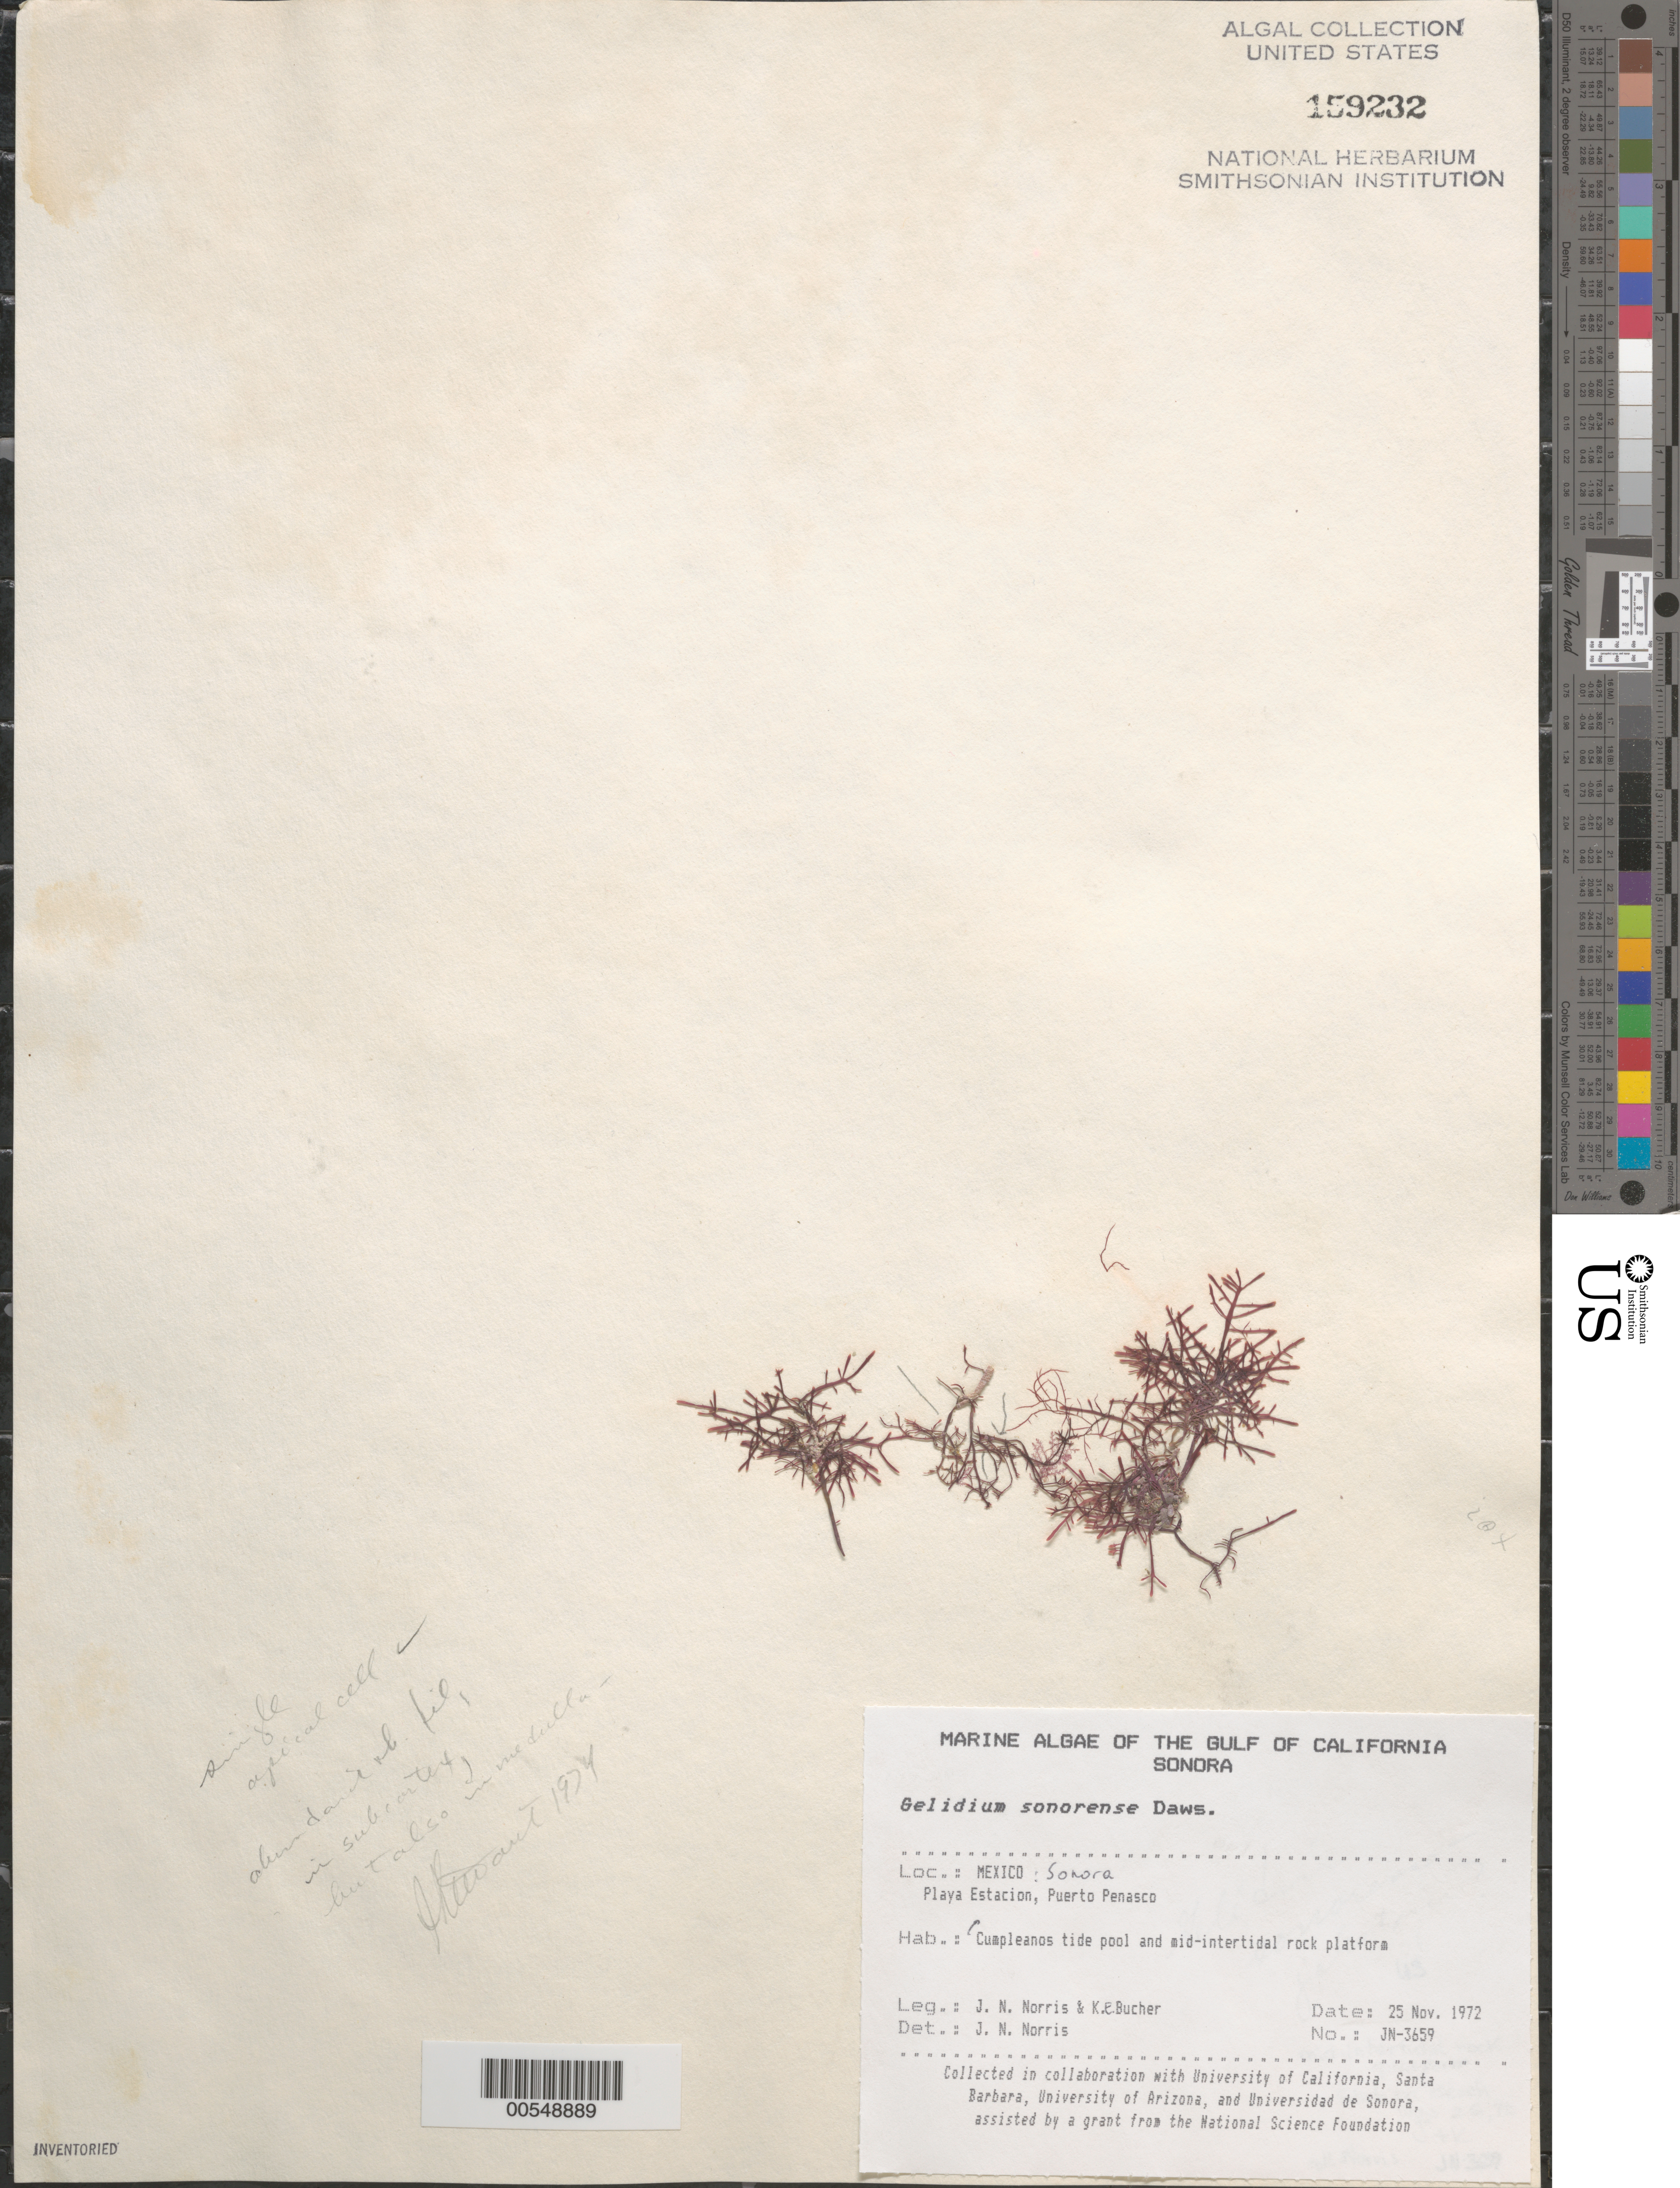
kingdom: Plantae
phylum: Rhodophyta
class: Florideophyceae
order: Gelidiales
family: Pterocladiaceae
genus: Pterocladia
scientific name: Pterocladia sonorense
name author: (E.Y. Dawson) J.G.Stewart & J.N. Norris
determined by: Algae name updating Project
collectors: J. N. Norris & K. E. Bucher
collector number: JN-3659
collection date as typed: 25 Nov 1972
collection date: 1972-11-25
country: Mexico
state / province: Sonora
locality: Playa Estacion, Puerto Penasco, Cumpleanos tide pool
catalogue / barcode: US 159232